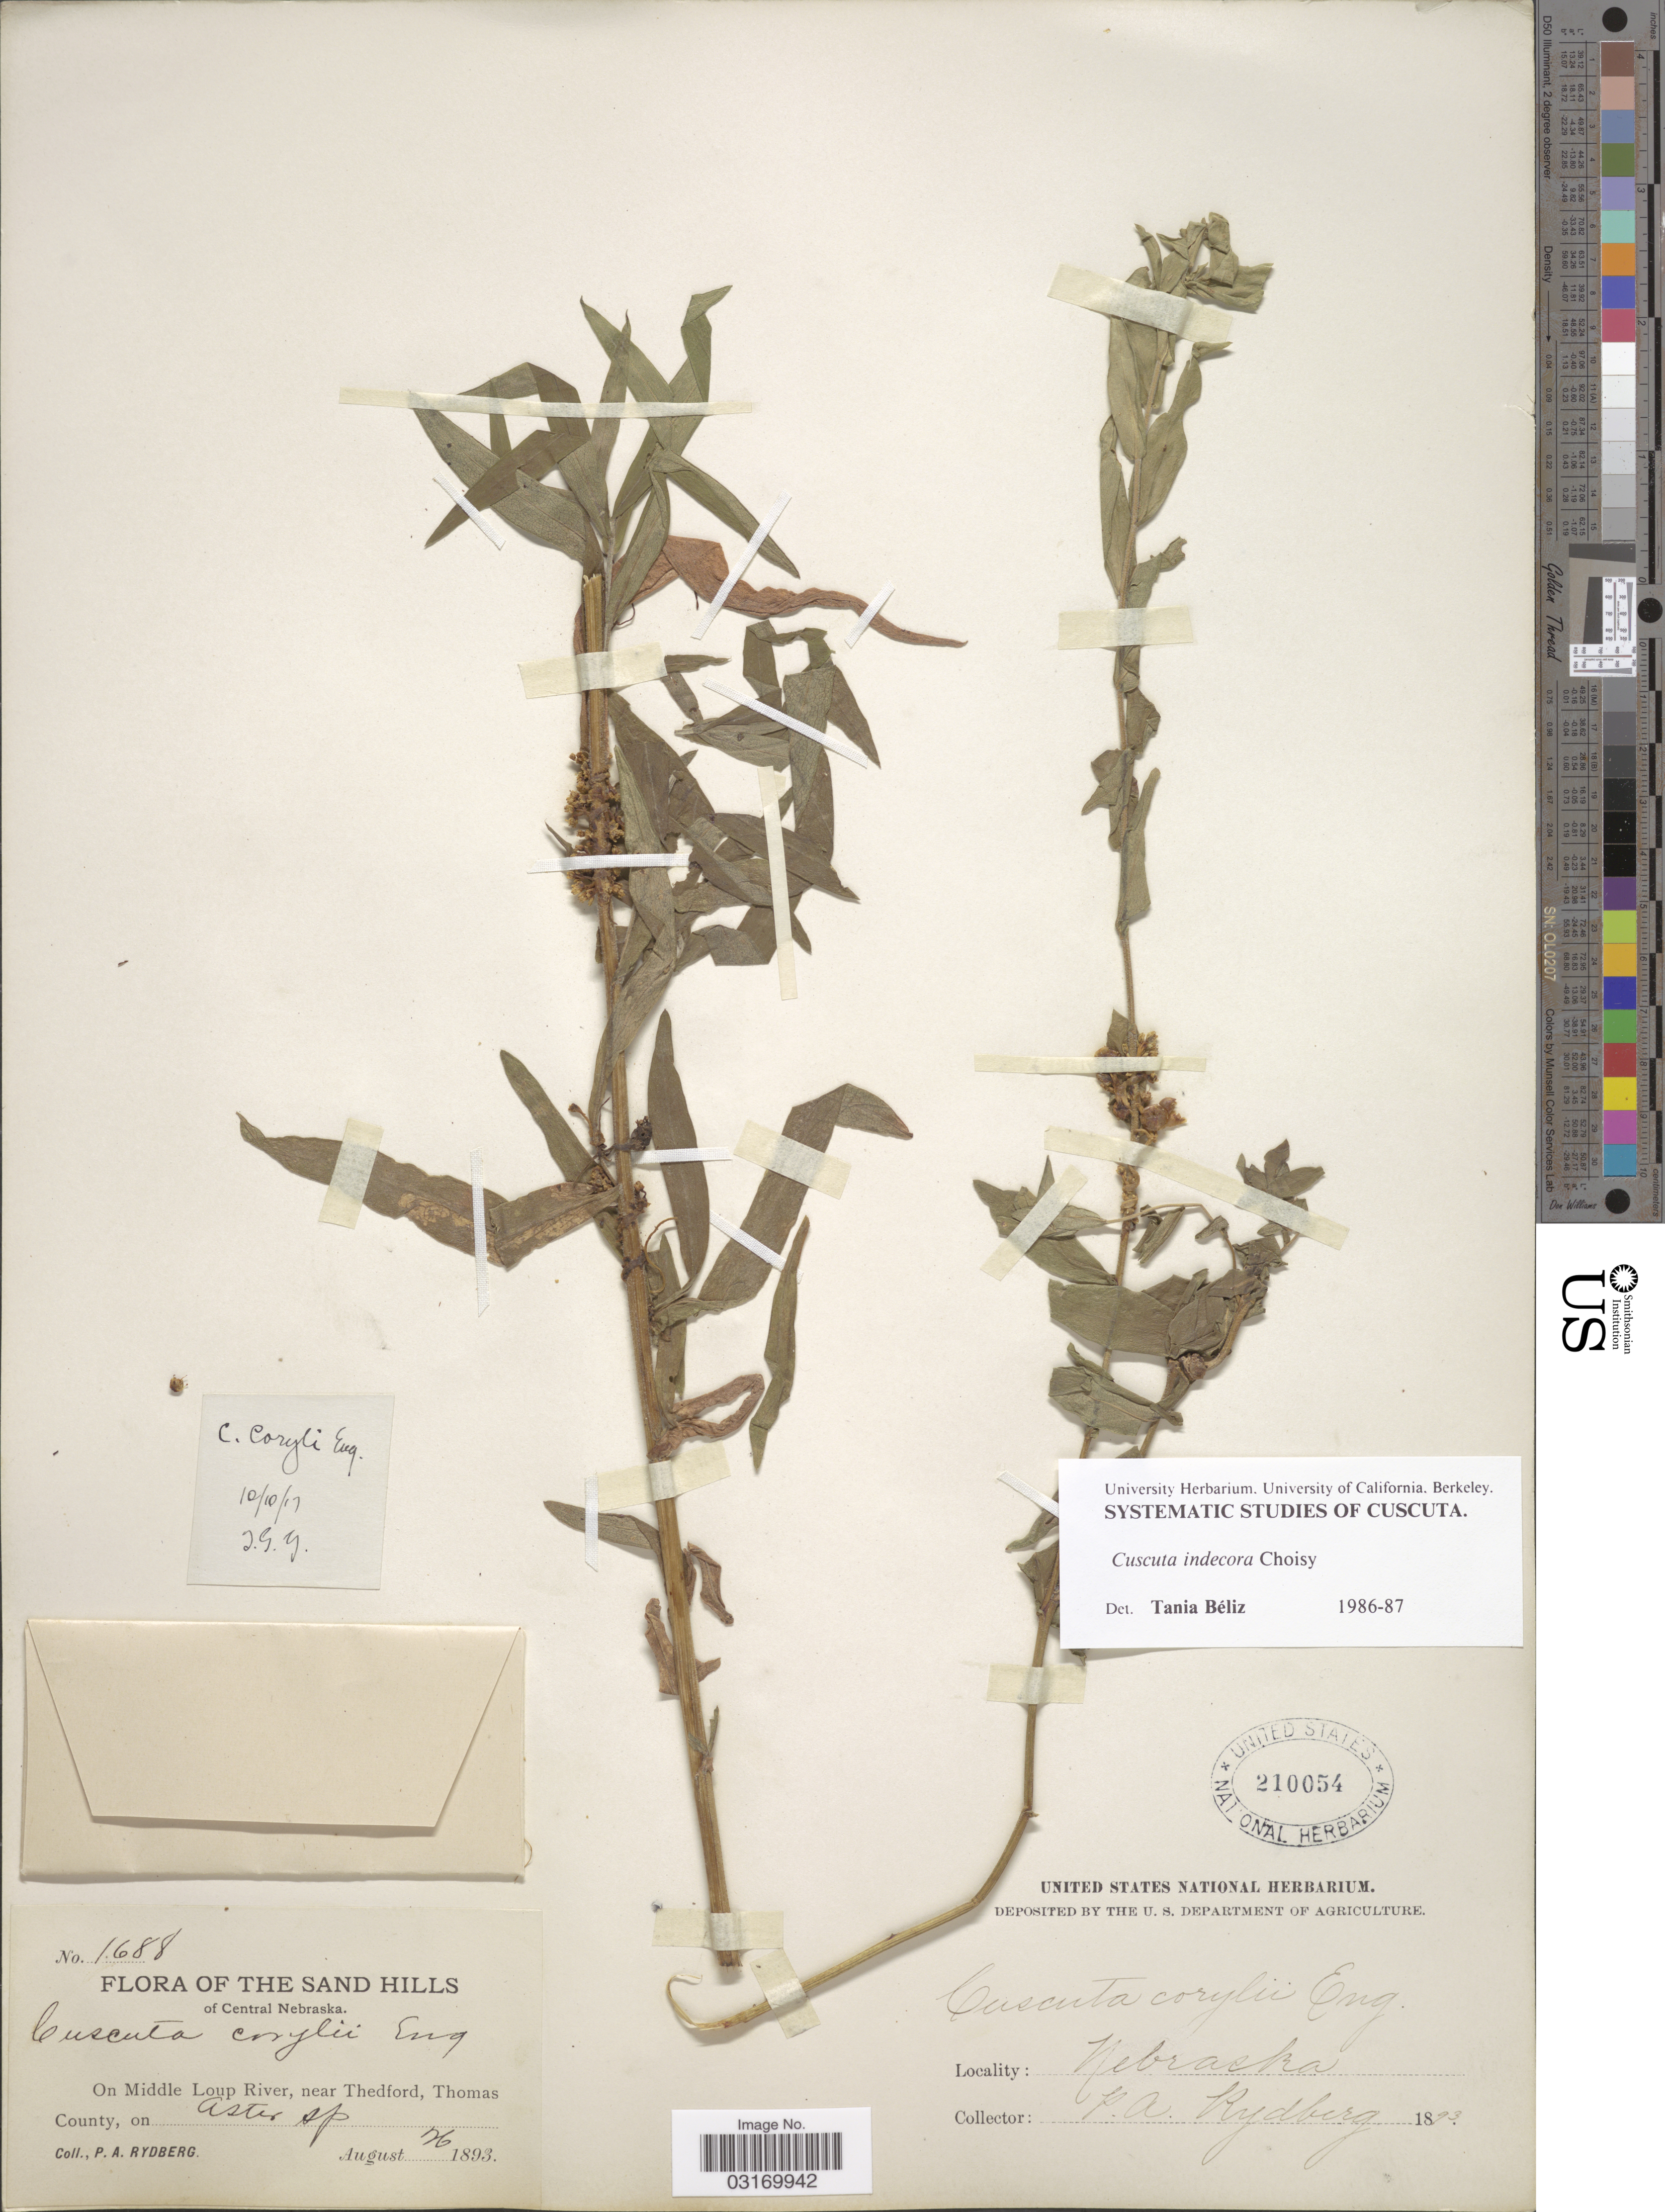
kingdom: Plantae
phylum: Tracheophyta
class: Magnoliopsida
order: Solanales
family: Convolvulaceae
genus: Cuscuta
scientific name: Cuscuta indecora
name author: Choisy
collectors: P. A. Rydberg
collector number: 1688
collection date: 1893-08-26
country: United States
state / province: Nebraska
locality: The sand hills of Central Nebraska. On Middle Loup River, near Thedford, Thomas County.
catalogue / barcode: US 210054